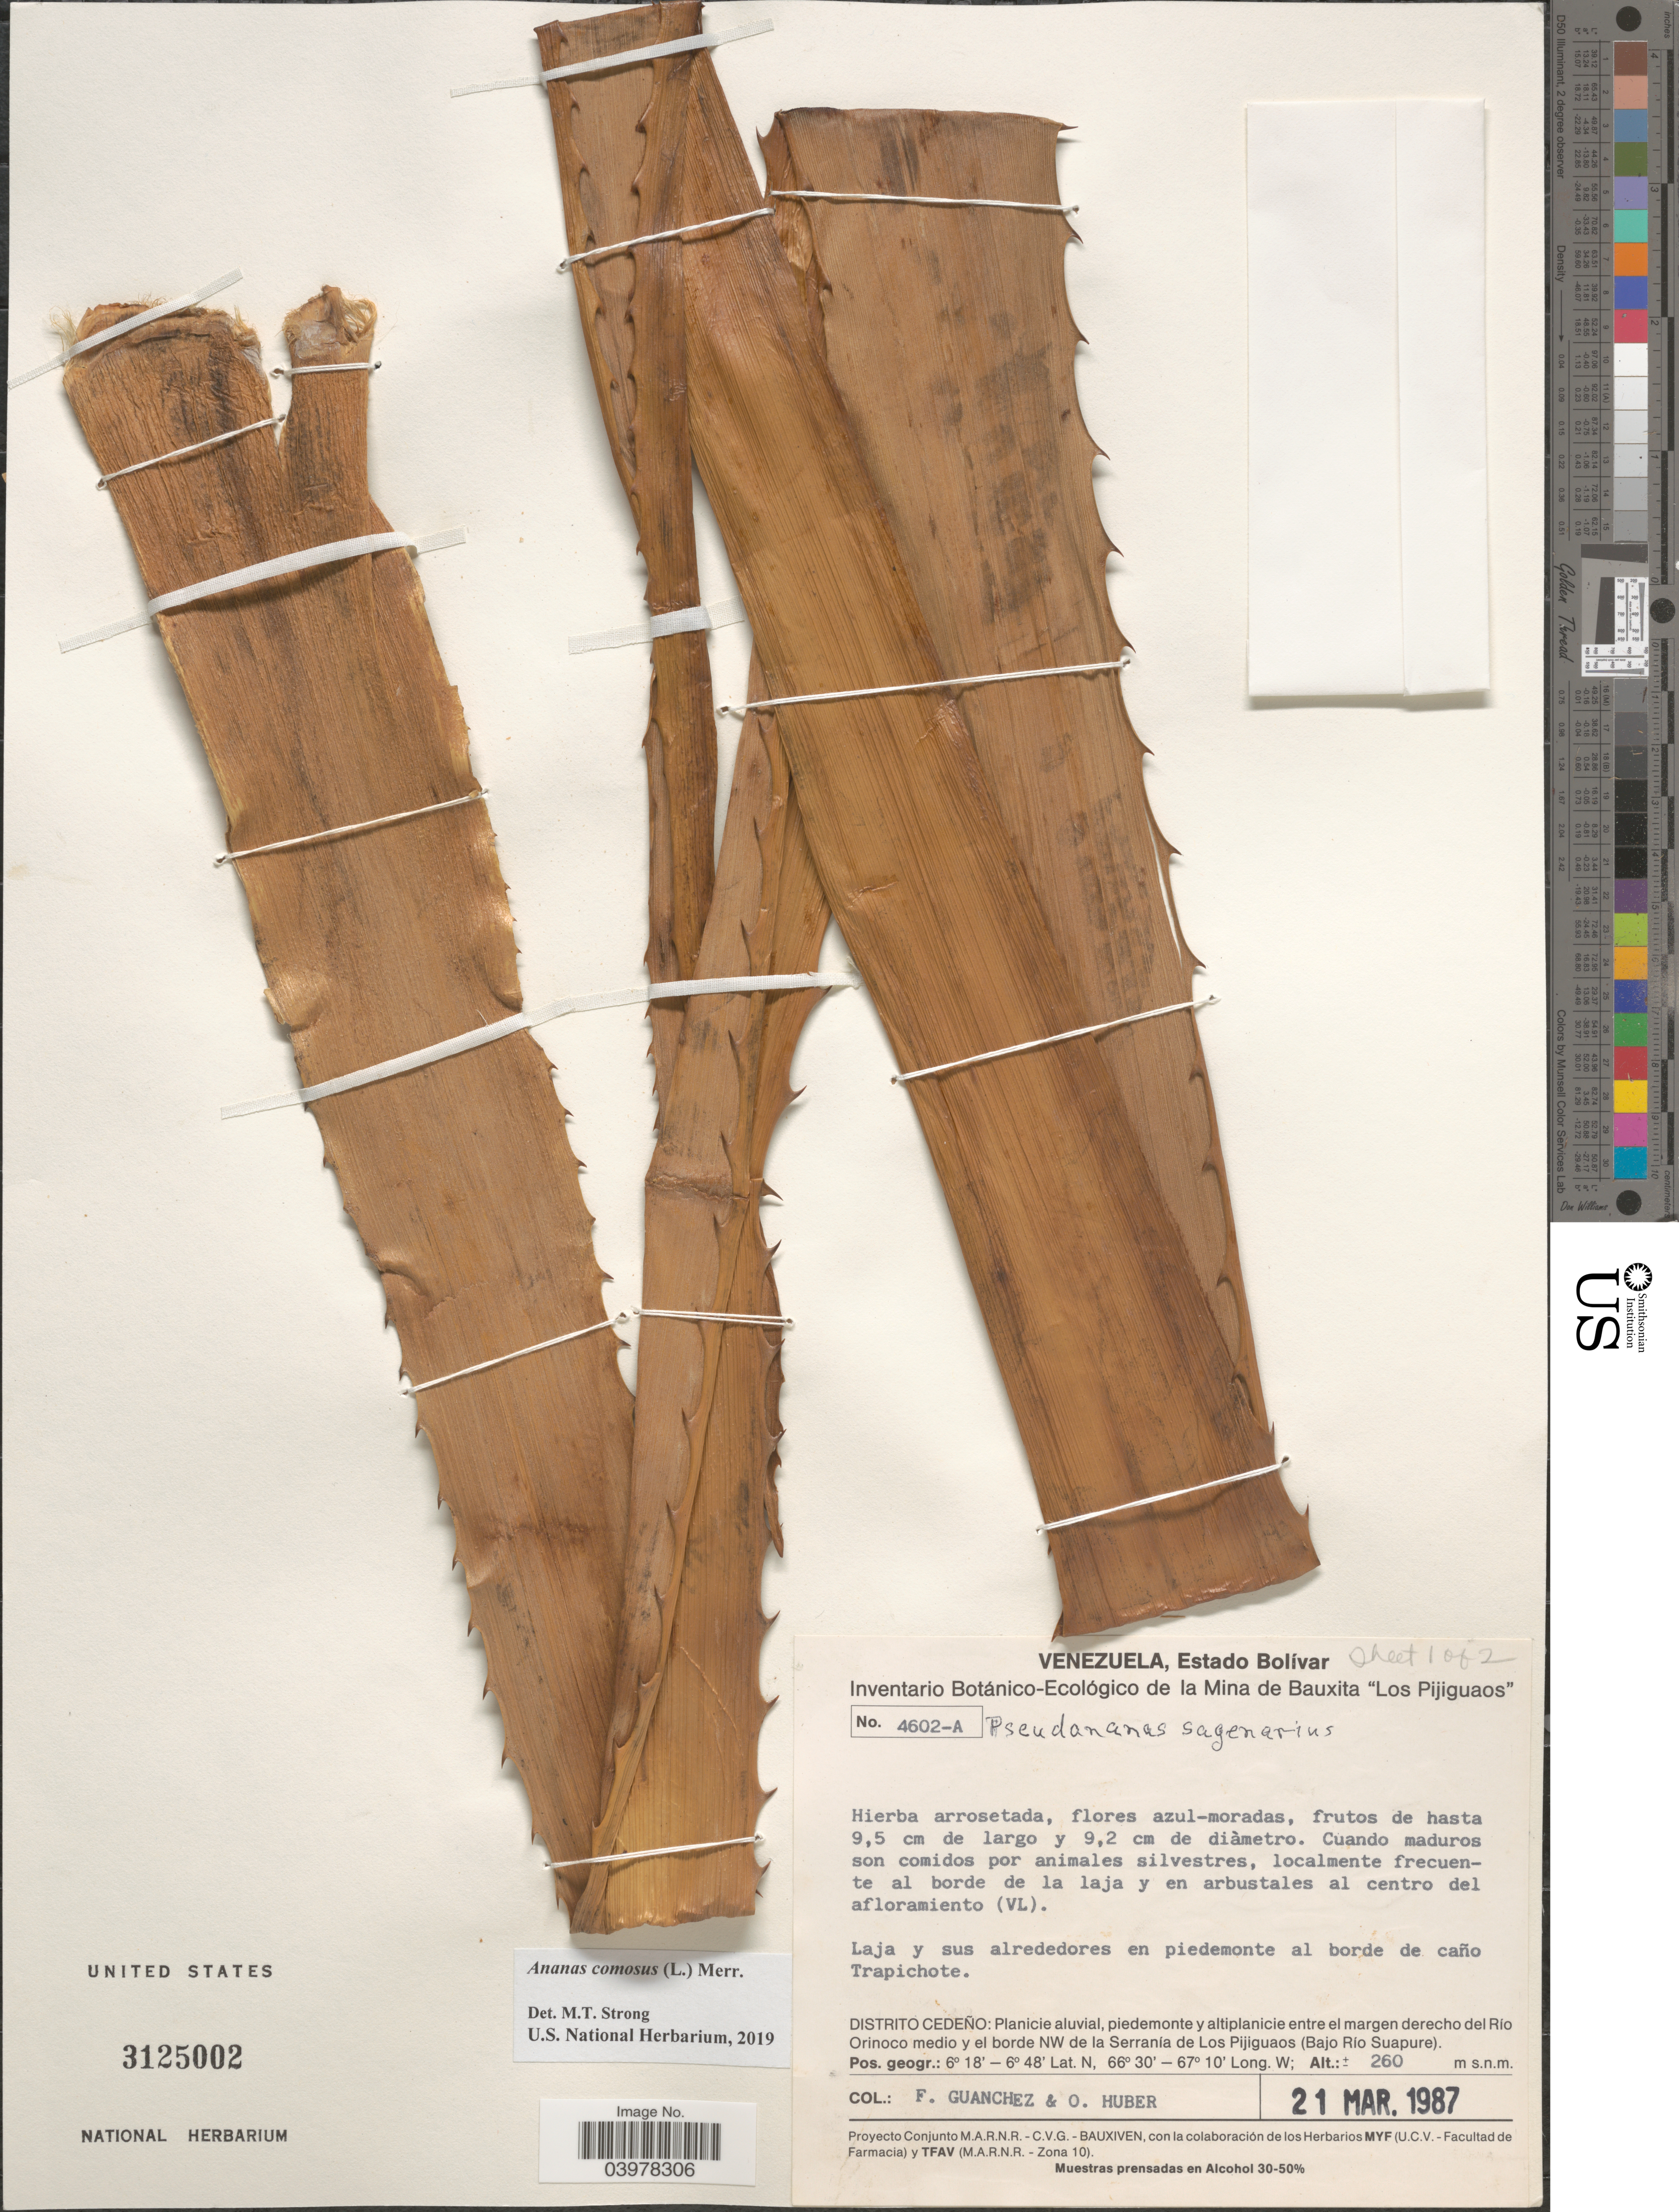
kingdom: Plantae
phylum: Tracheophyta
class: Liliopsida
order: Poales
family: Bromeliaceae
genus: Ananas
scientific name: Ananas comosus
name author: (L.) Merr.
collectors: F. Guánchez & O. Huber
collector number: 4602-A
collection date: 1987-03-21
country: Venezuela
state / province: Bolivar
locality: Laja y sus alrededores en piedemonte al borde de caño Trapichote. Distrito Cedeño: Planicie aluvial, piedemonte y altiplanicie entre el margen derecho del Río Orinoco medio y el borde NW de la Serranía de Los Pijiguaos (Bajo Río Suapure).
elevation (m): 260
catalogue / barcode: US 3125002